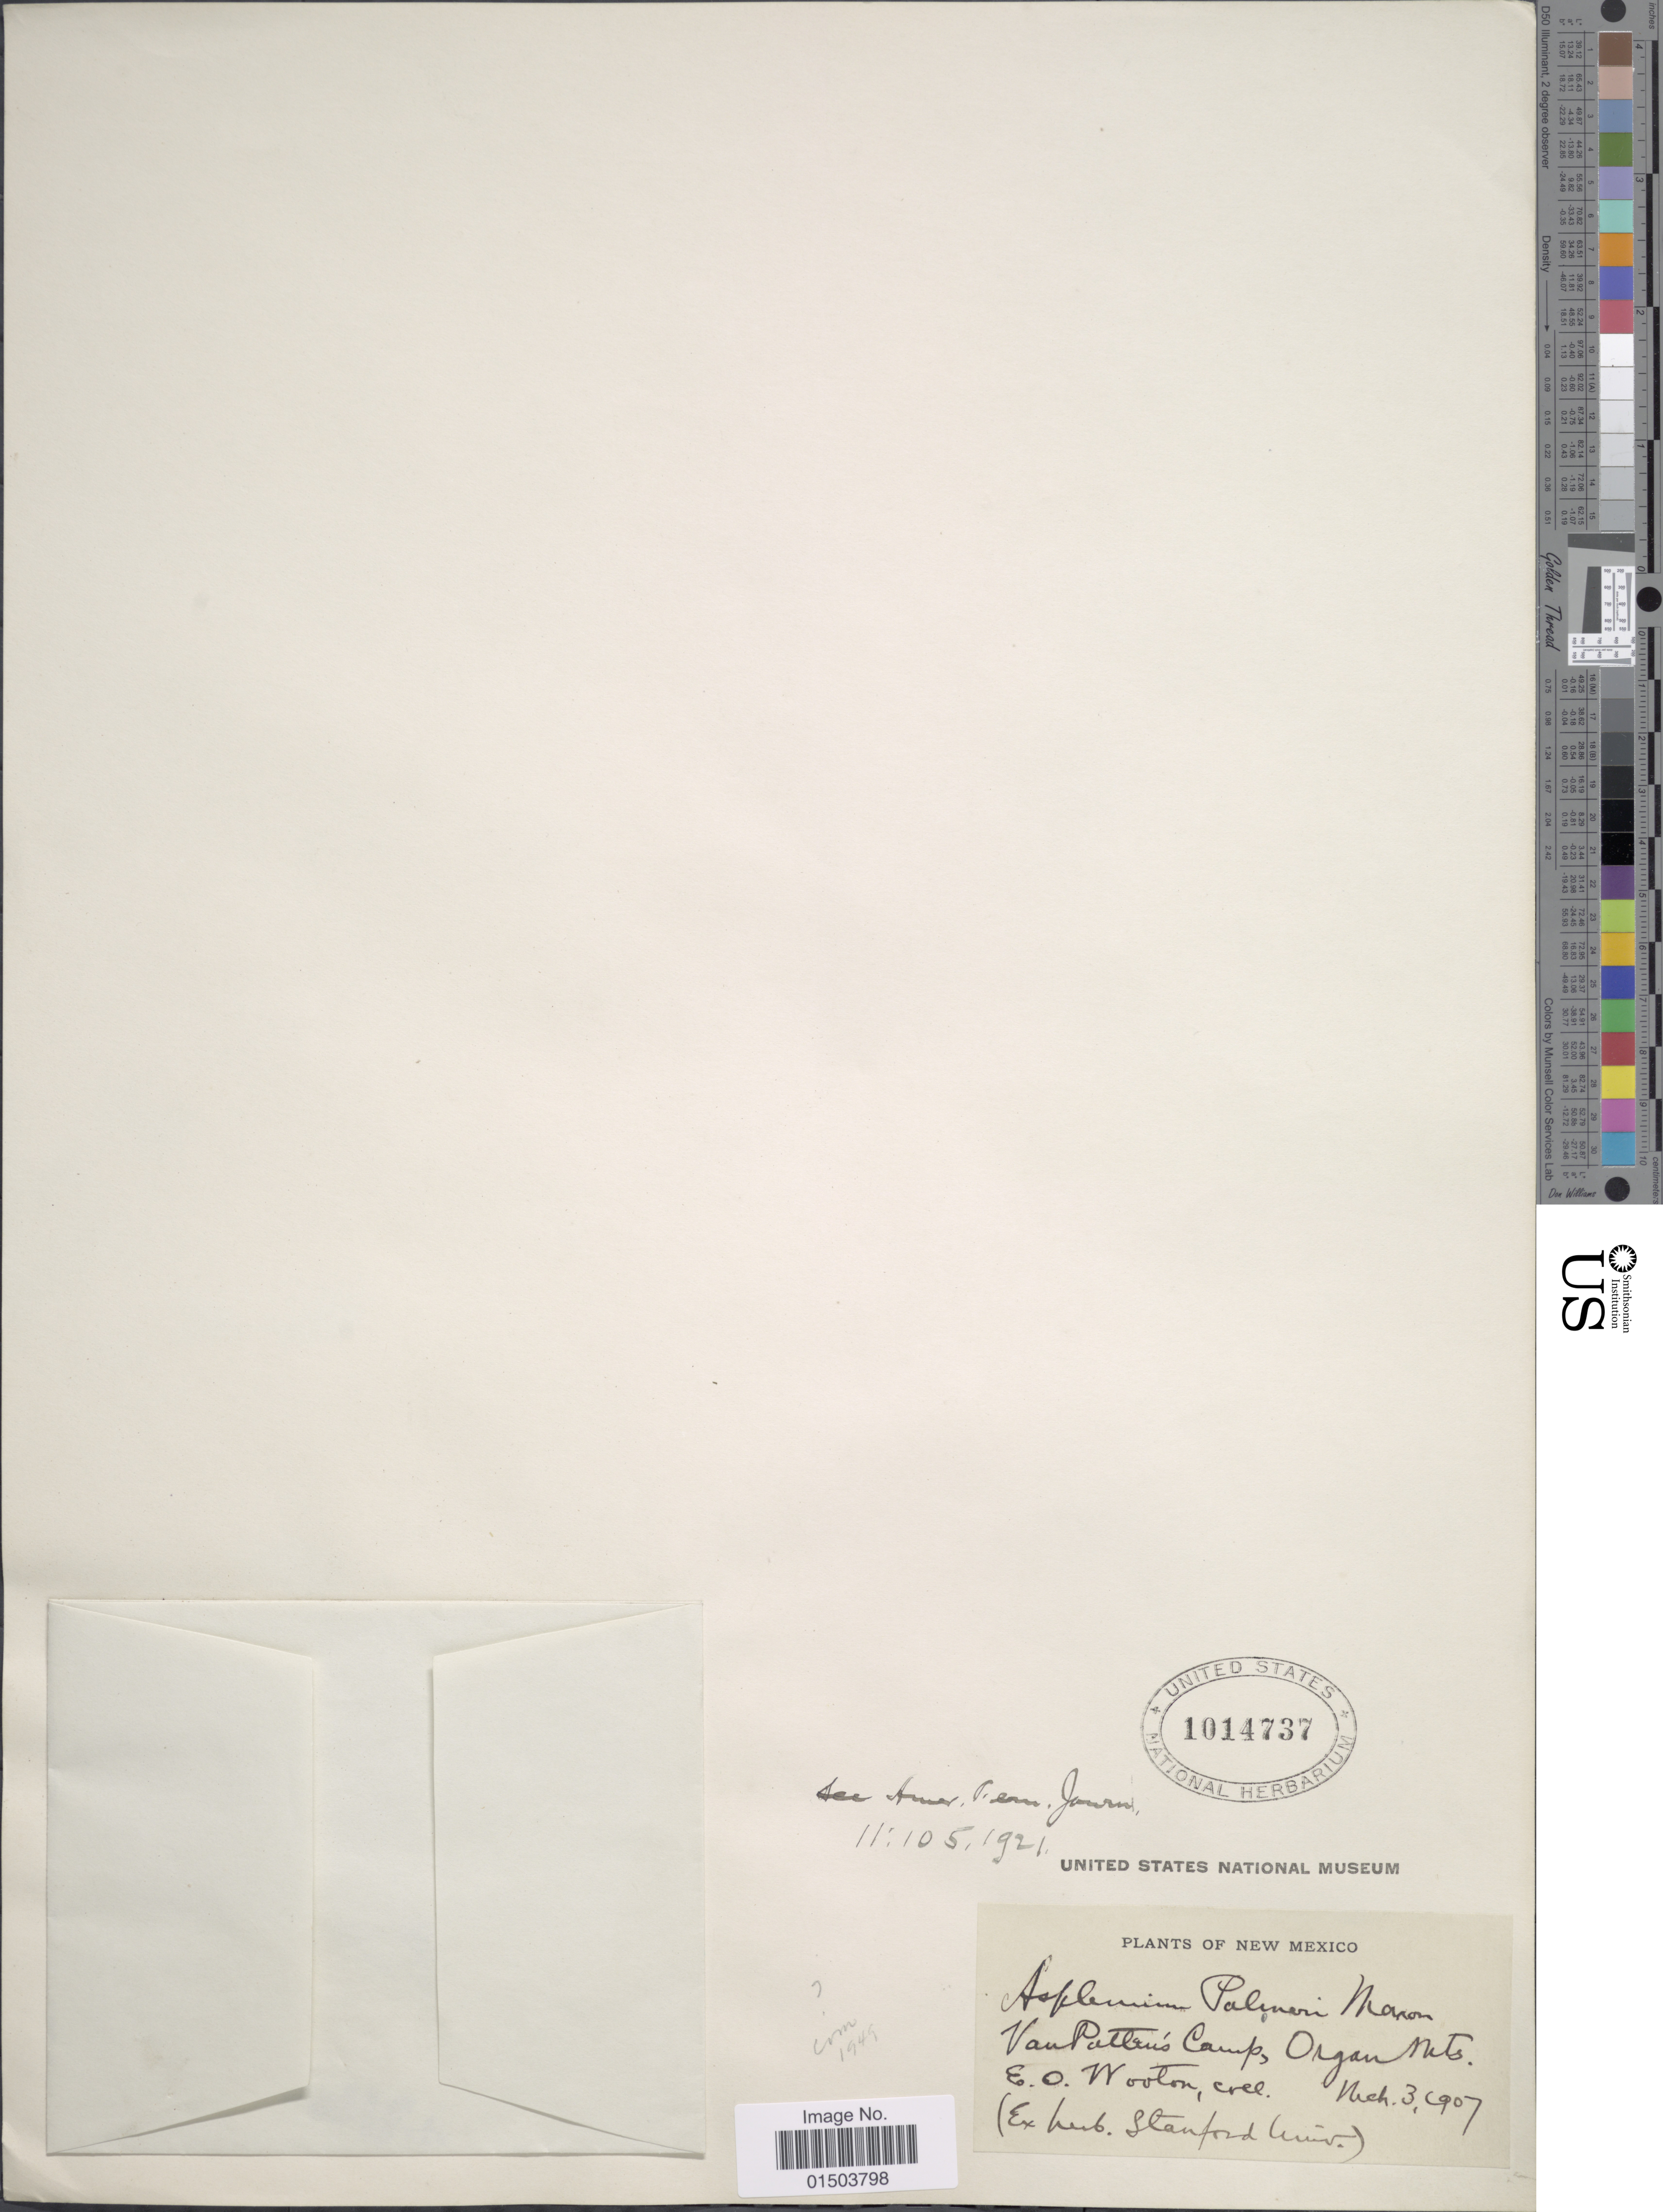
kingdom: Plantae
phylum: Tracheophyta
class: Polypodiopsida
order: Polypodiales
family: Aspleniaceae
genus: Asplenium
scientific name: Asplenium palmeri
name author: Maxon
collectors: E. O. Wooton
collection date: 1907-03-03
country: United States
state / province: New Mexico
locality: Van Patten's Camp, Organ Mts.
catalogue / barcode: US 1014737